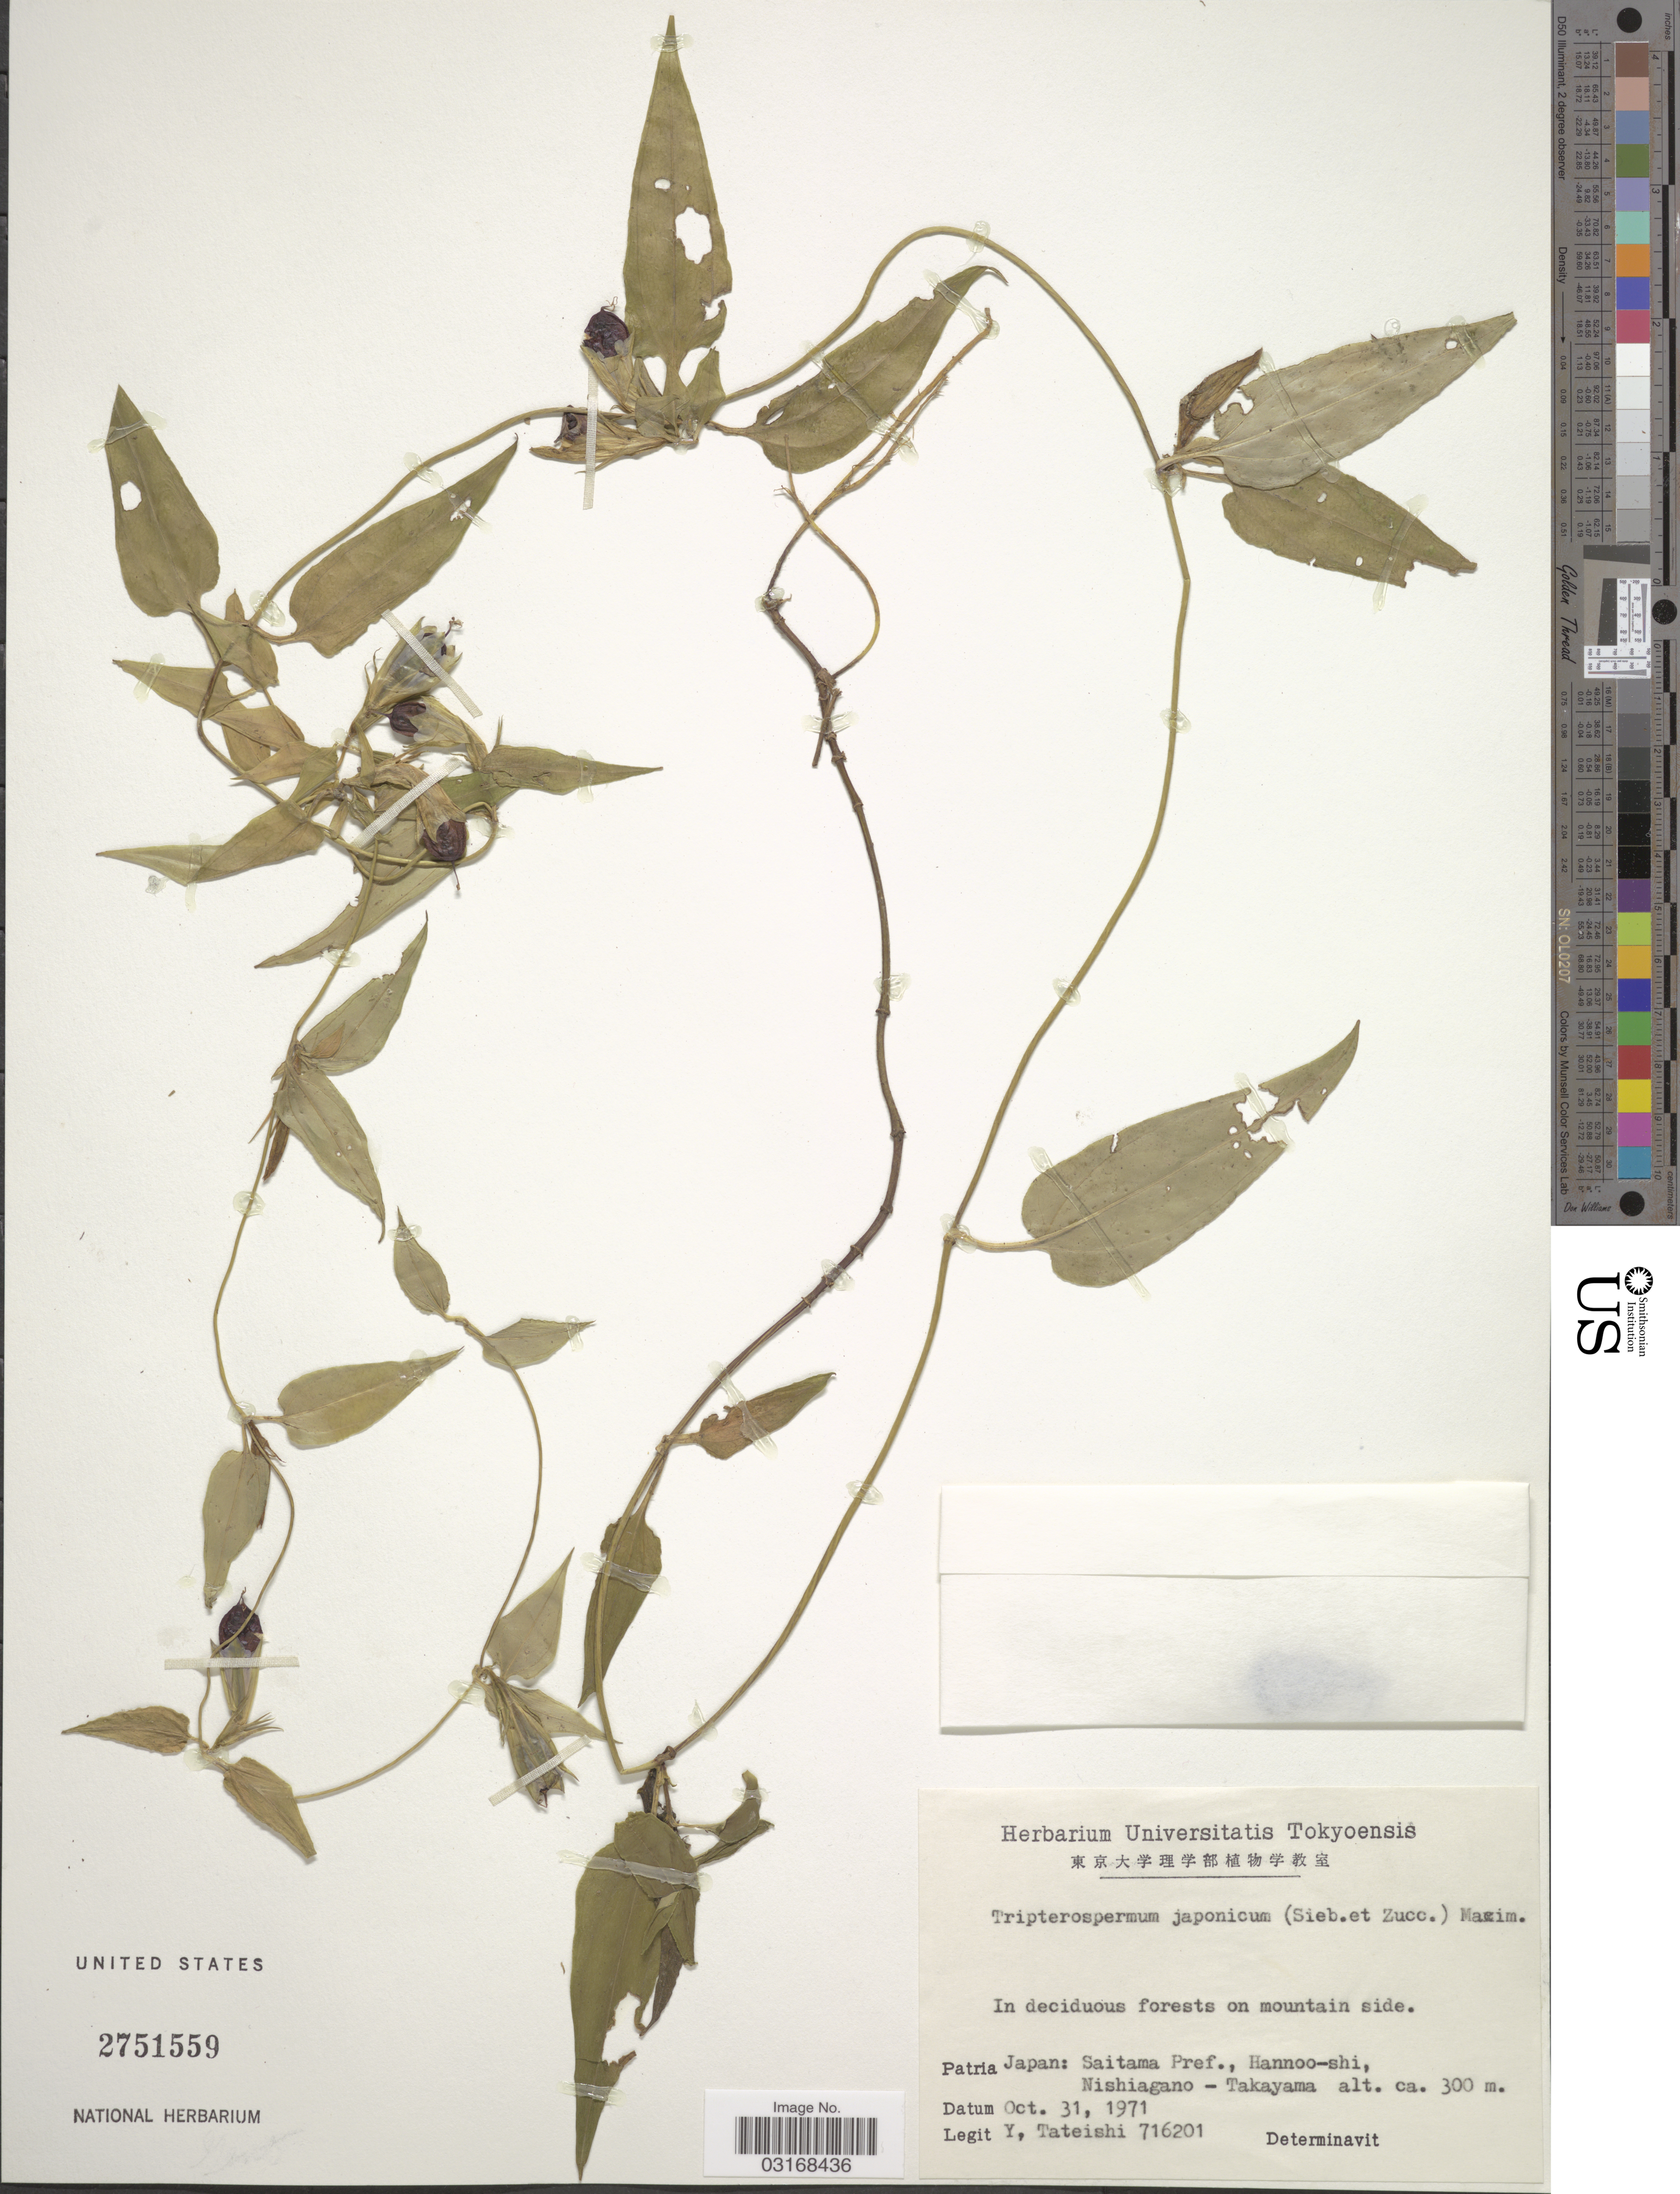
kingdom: Plantae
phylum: Tracheophyta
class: Magnoliopsida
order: Gentianales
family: Gentianaceae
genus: Crawfurdia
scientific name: Crawfurdia japonica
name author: Siebold & Zucc.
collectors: Y. Tateishi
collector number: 716201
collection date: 1971-10-31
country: Japan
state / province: Saitama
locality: Saitama Pref., Hannoo-shi, Nishiagano-Takayama.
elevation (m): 300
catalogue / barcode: US 2751559